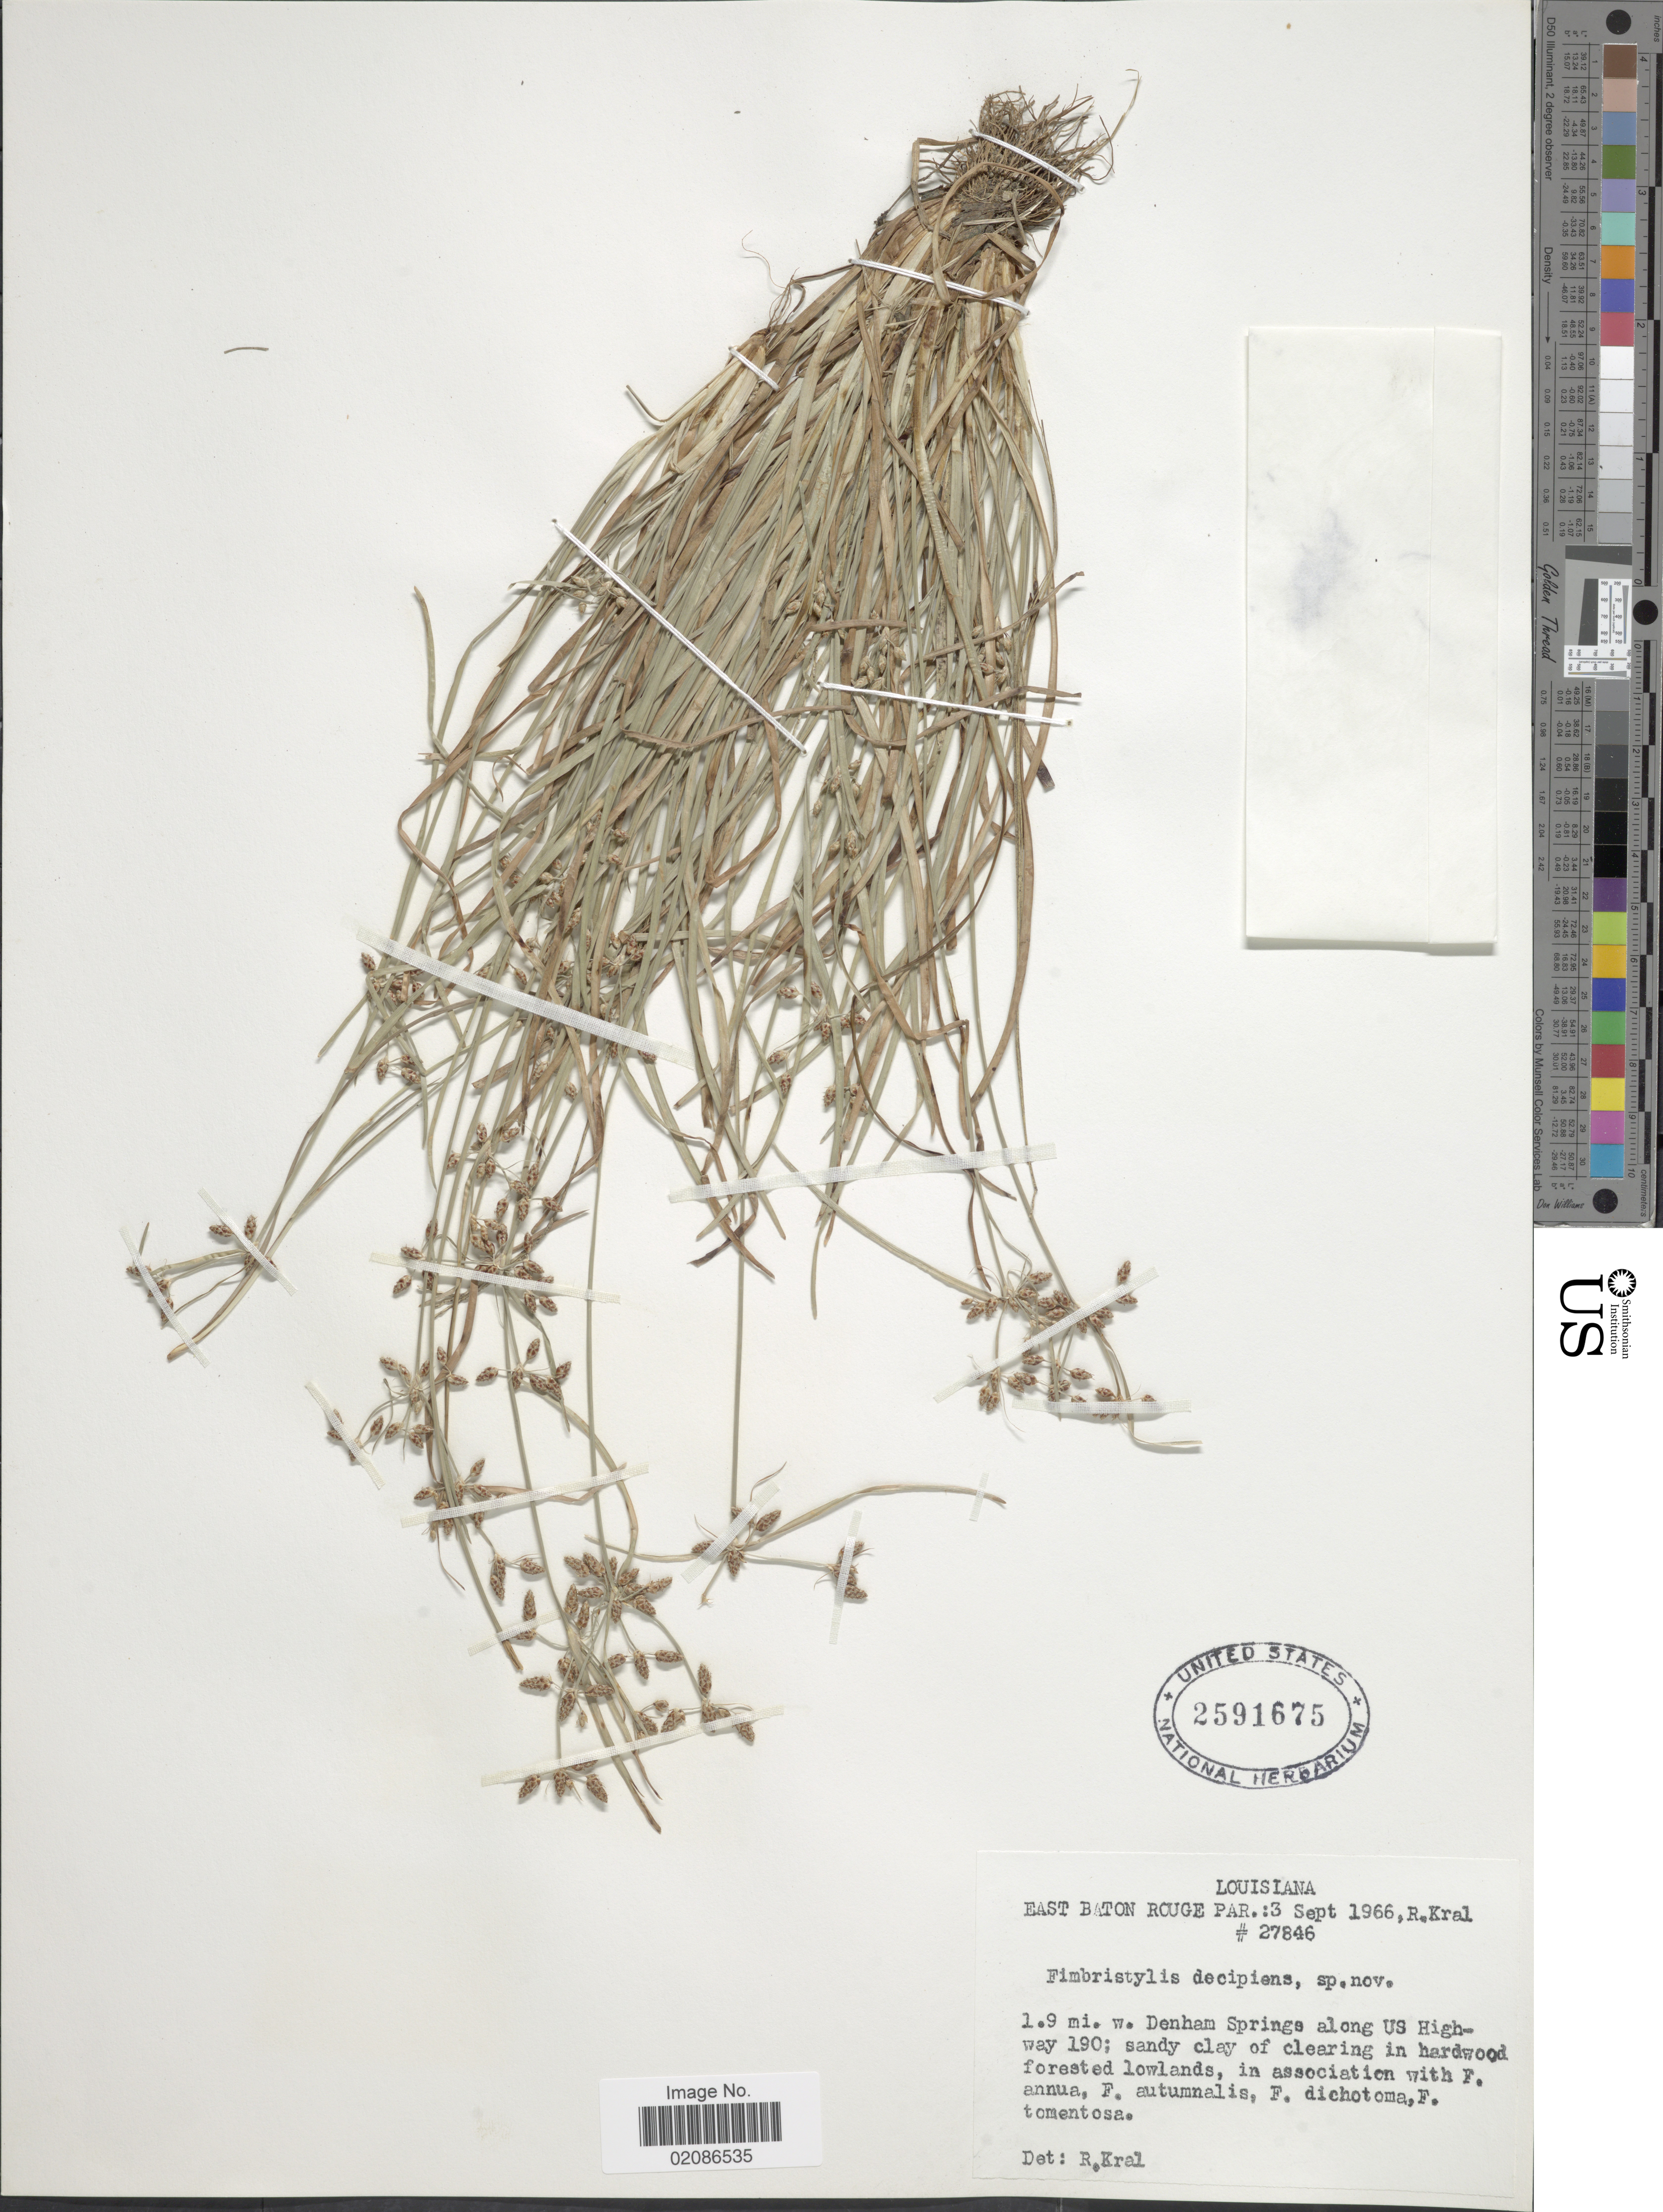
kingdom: Plantae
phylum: Tracheophyta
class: Liliopsida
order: Poales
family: Cyperaceae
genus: Fimbristylis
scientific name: Fimbristylis decipiens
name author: Kral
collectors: R. Kral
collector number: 27846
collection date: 1966-09-03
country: United States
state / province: Louisiana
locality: Easton Baton Rouge Par; 1.9 mi w Denham Springs along US Highway 190; sandy clay of clearing in hardwood forested lowlands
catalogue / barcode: US 2591675